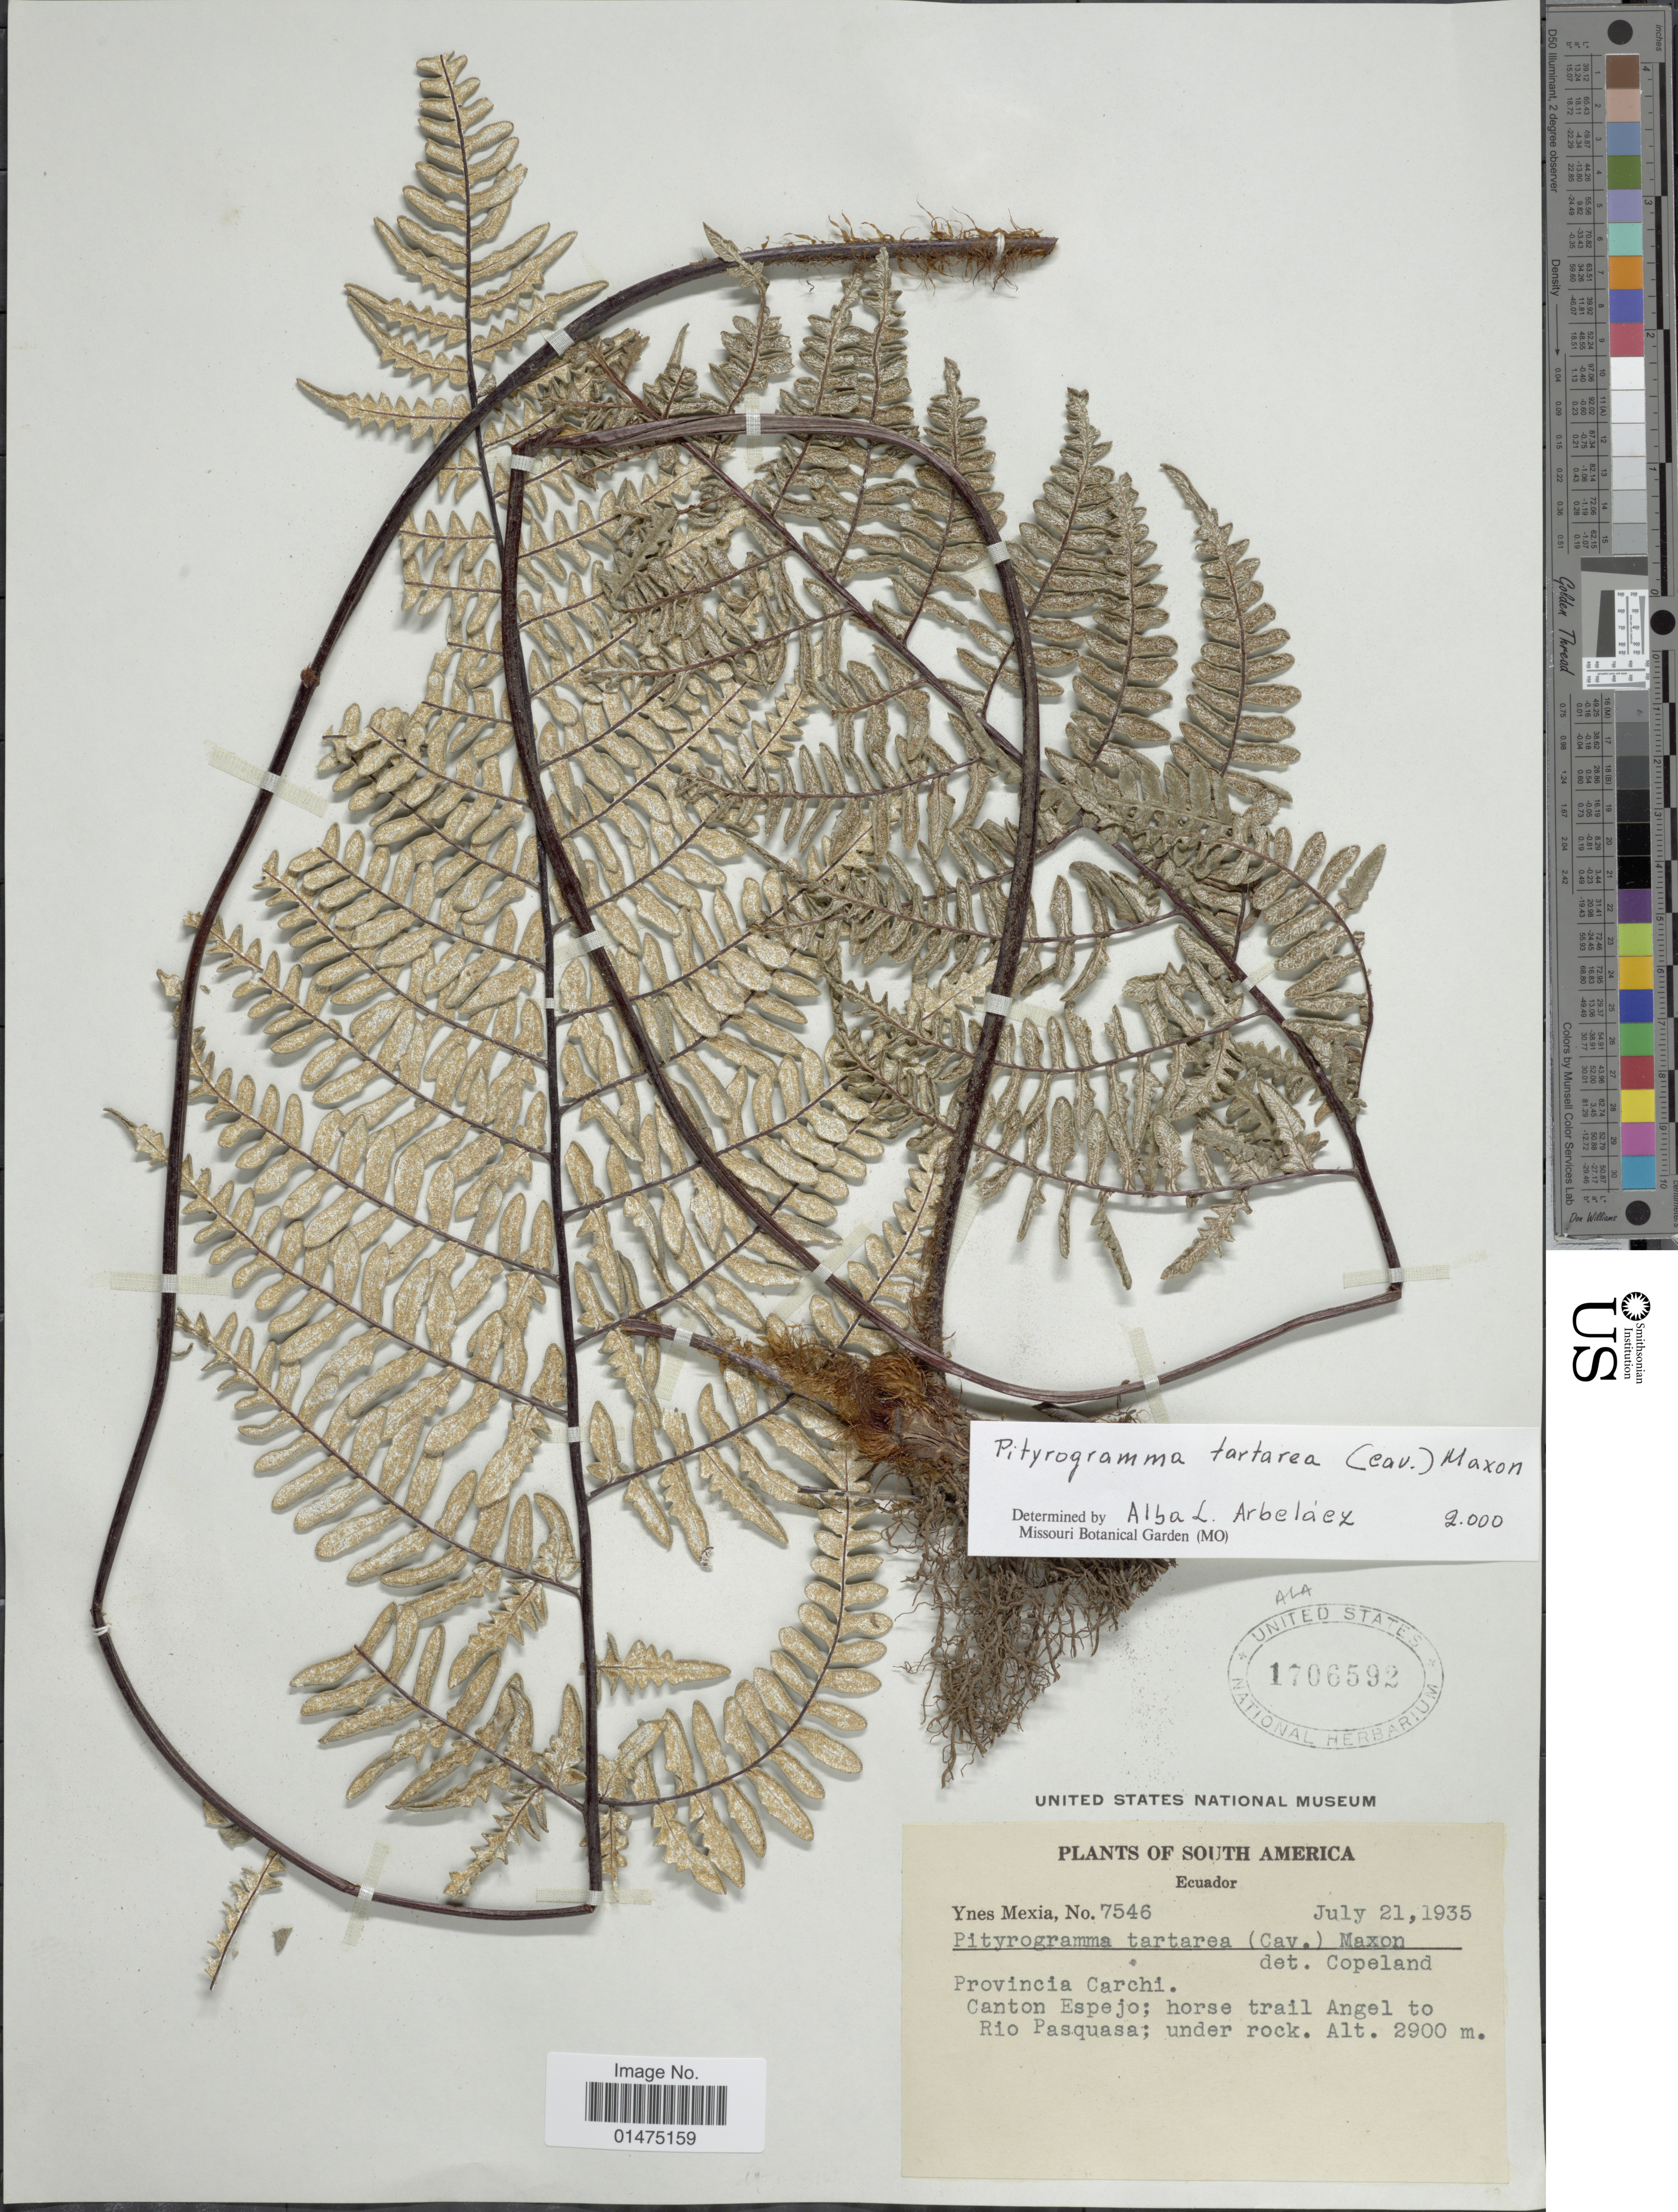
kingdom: Plantae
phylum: Tracheophyta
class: Polypodiopsida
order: Polypodiales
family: Pteridaceae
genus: Pityrogramma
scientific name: Pityrogramma tartarea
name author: (Cav.) Maxon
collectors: Y. Mexia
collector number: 7546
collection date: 1935-07-21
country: Ecuador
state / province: Carchi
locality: Canton Espejo, horse trail Angek ti Rio Pasquasa, under rock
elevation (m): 2900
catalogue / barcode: US 1706592